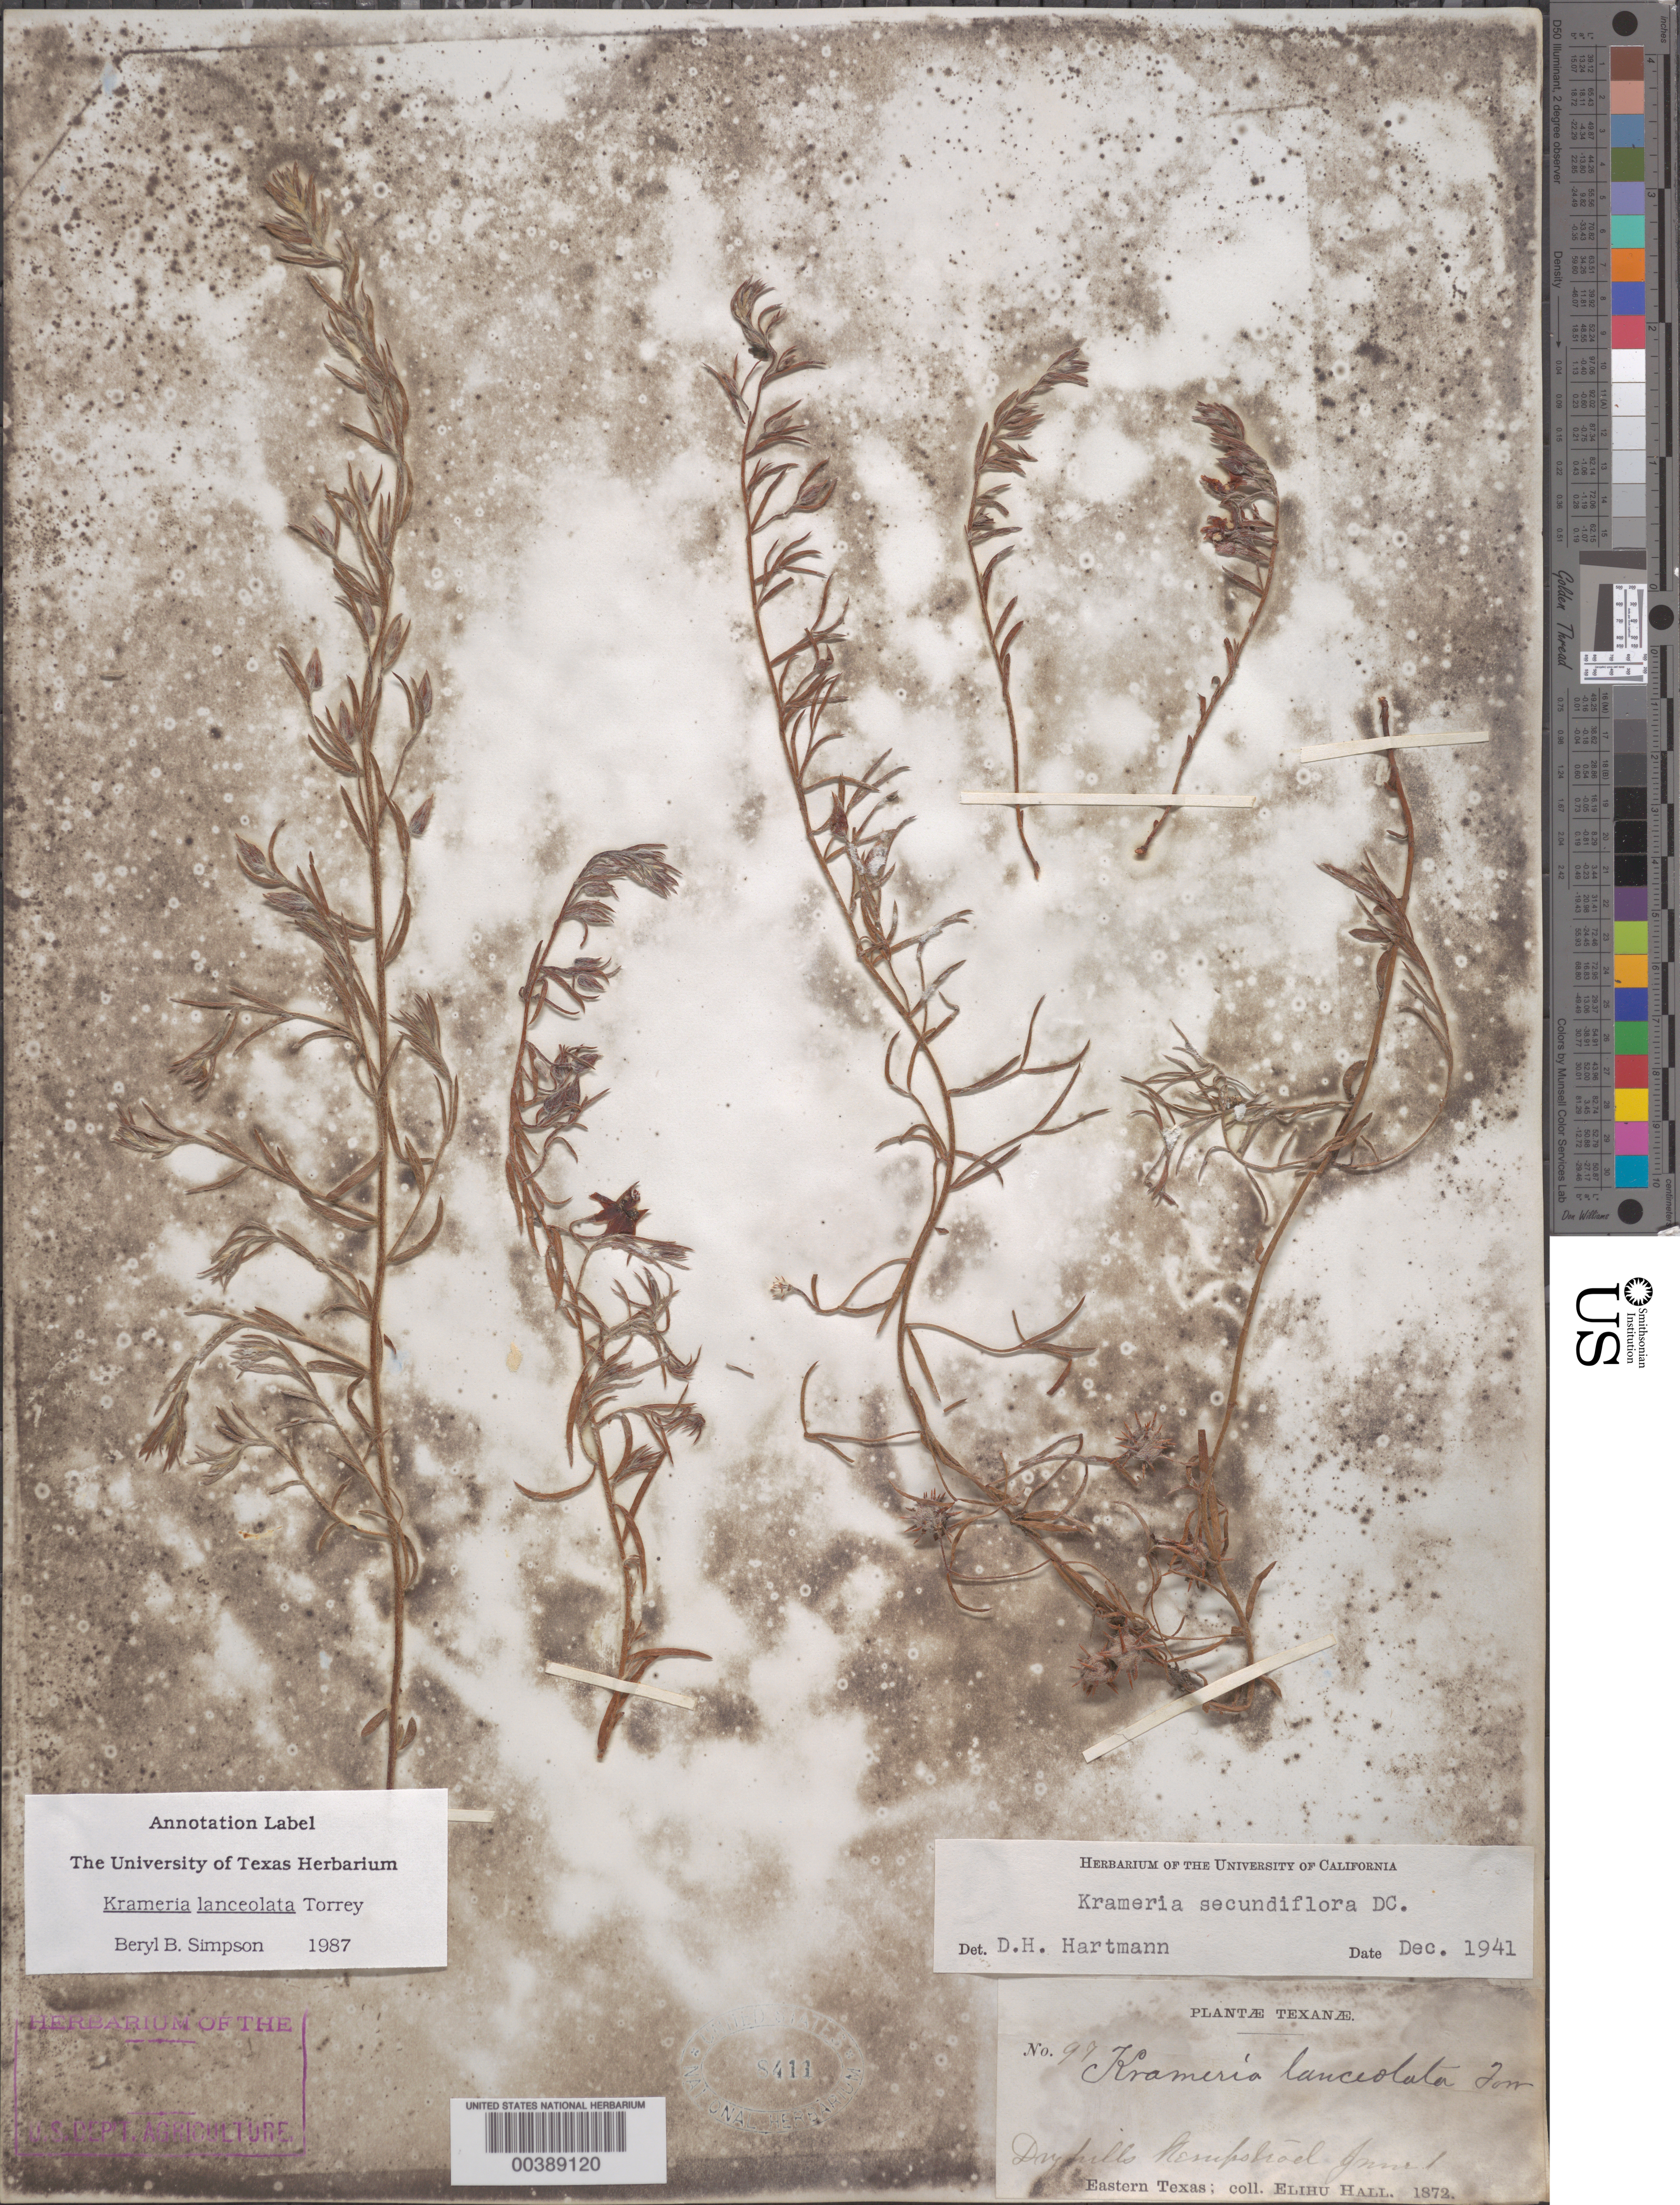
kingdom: Plantae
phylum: Tracheophyta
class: Magnoliopsida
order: Zygophyllales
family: Krameriaceae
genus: Krameria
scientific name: Krameria lanceolata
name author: Torr.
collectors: E. Hall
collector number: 97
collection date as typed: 1872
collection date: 1872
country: United States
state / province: Texas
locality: Hempstead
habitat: Dry hills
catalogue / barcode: US 8411